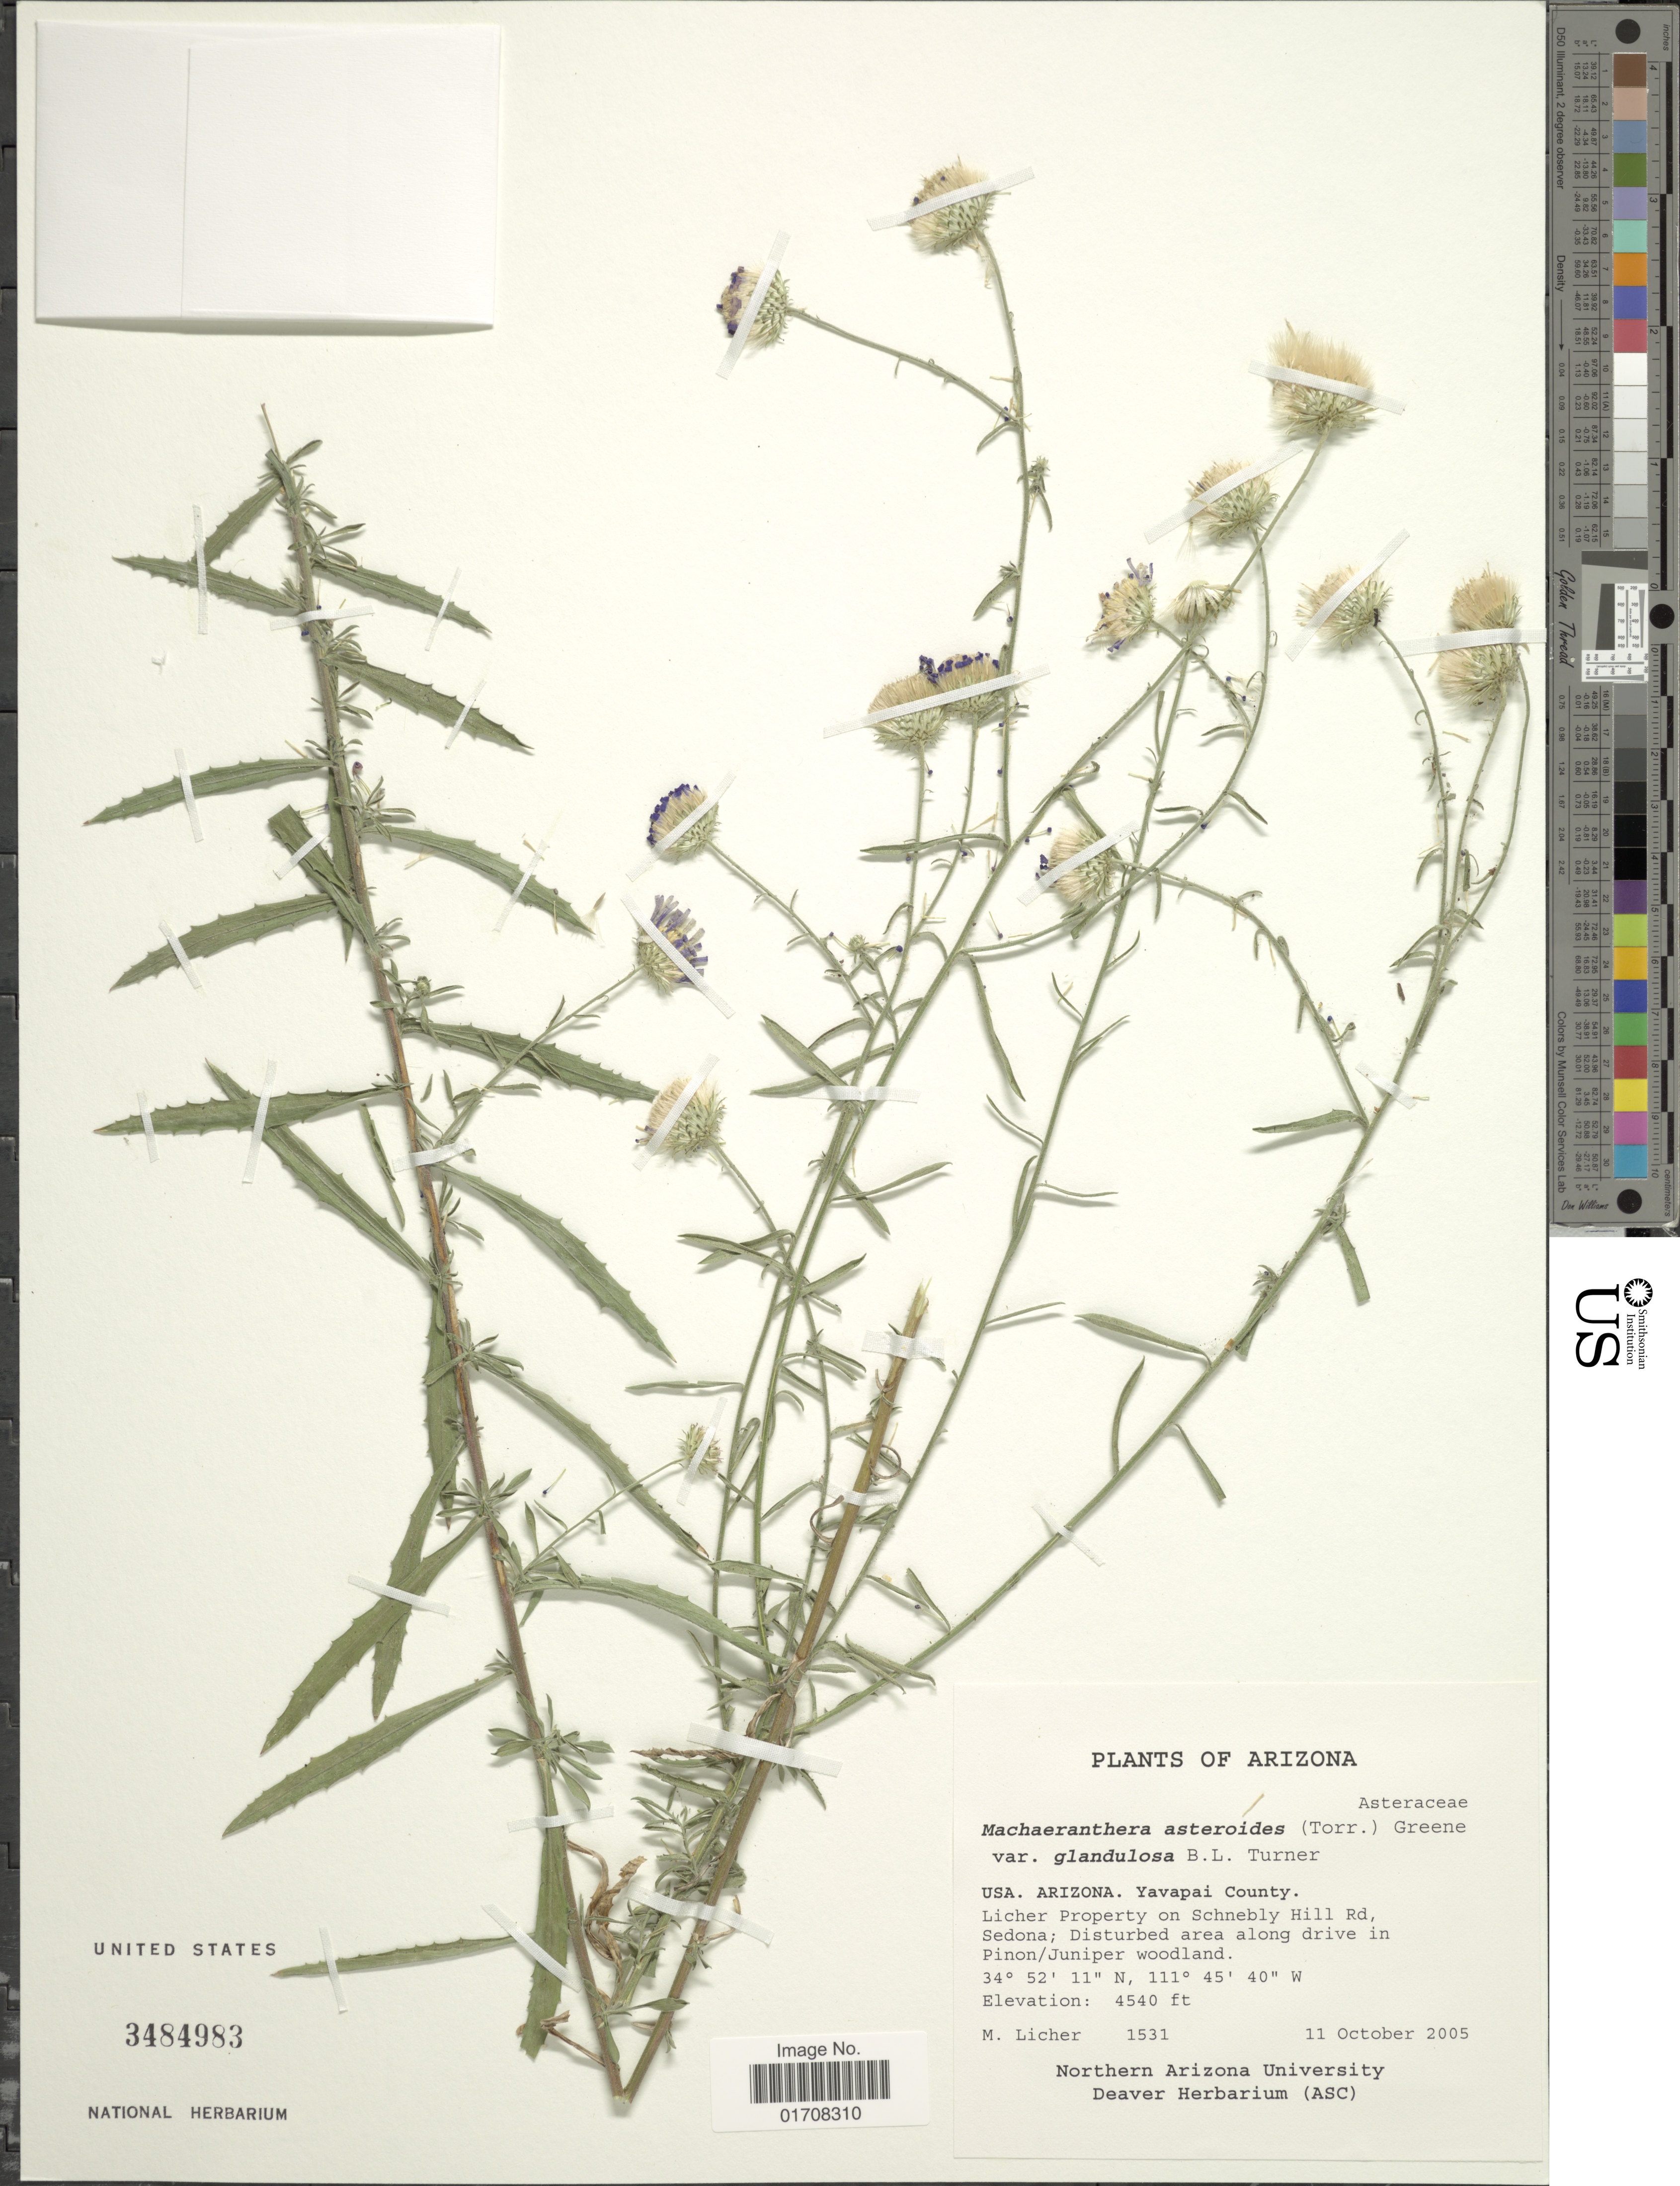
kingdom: Plantae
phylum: Tracheophyta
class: Magnoliopsida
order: Asterales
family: Asteraceae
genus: Machaeranthera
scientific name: Machaeranthera asteroides var. glandulosa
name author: (Torr.) Greene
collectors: M. Licher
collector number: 1531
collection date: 2005-10-11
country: United States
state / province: Arizona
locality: USA, Yavapai County, Licher Property on Schnebly Hill Rd, Sedona, area along drive in Pinon/Juniper woodland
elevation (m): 1384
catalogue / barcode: US 3484983